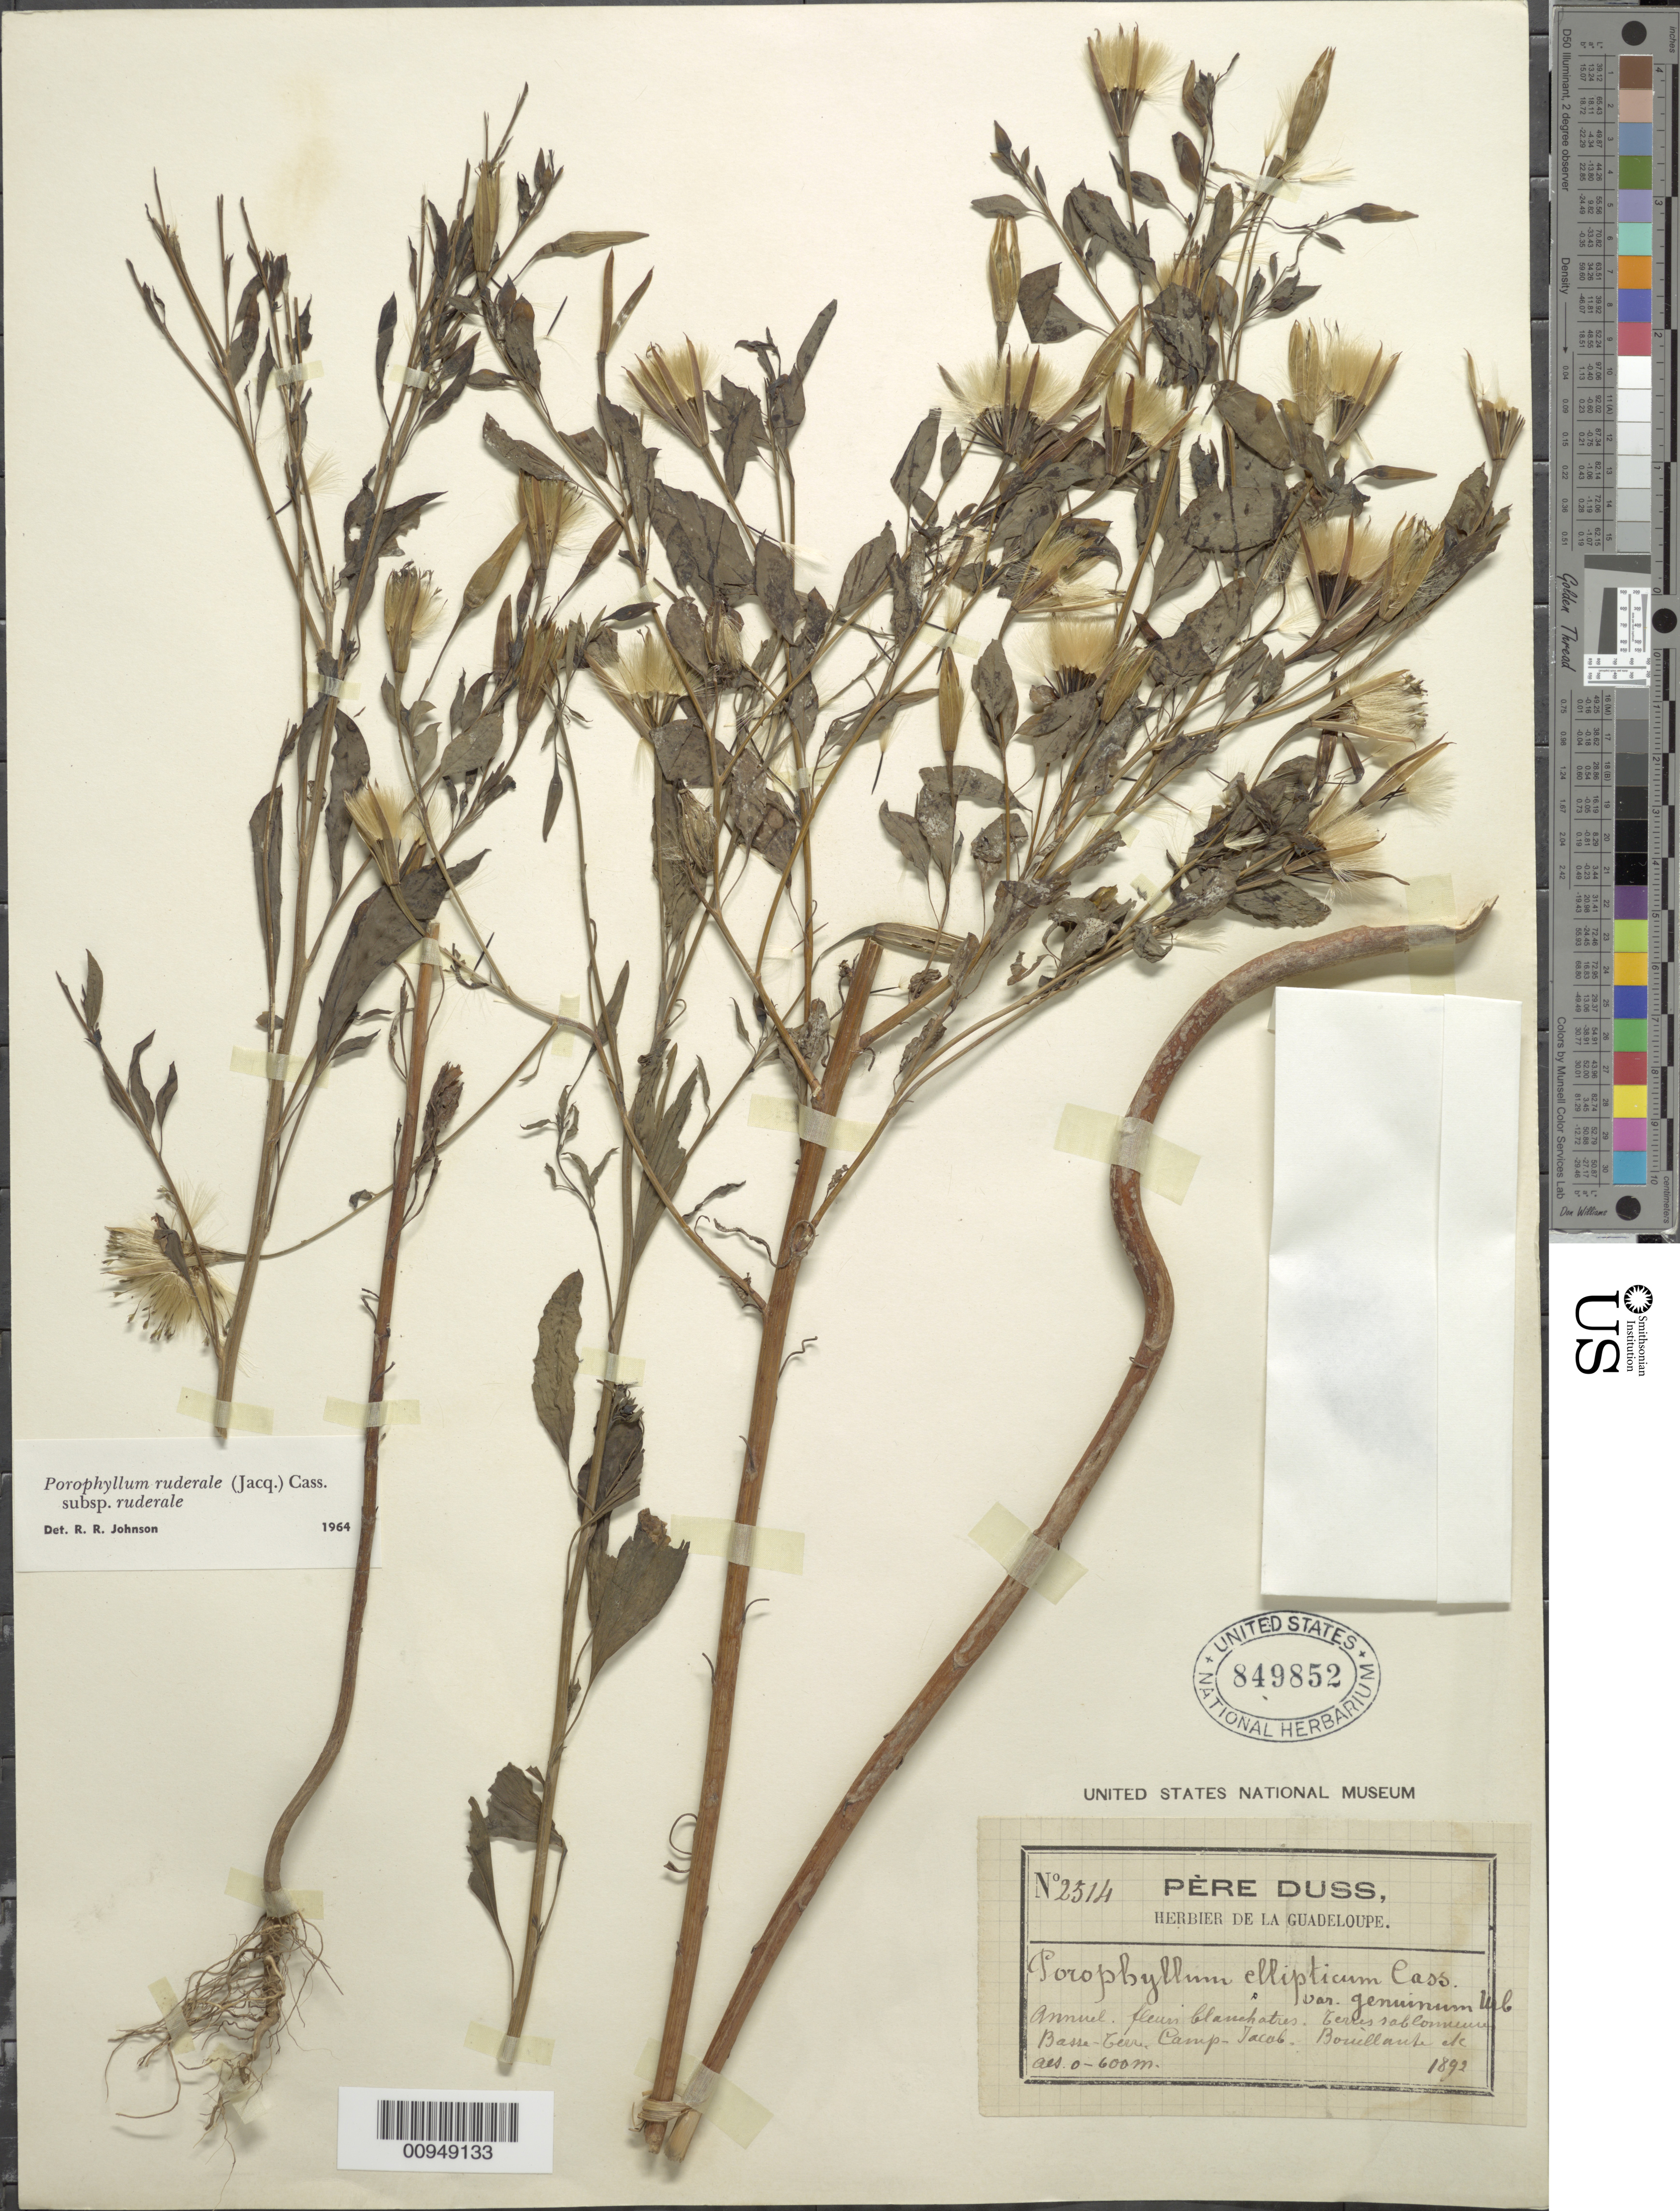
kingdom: Plantae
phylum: Tracheophyta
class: Magnoliopsida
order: Asterales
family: Asteraceae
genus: Porophyllum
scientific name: Porophyllum ruderale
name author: (Jacq.) Cass.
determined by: Johnson, R. R.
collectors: Père Duss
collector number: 2514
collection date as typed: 1892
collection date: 1892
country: Guadeloupe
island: Basse Terre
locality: Basse Terre, Camp Jacob, "Bouillaute"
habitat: Terres "sablommure"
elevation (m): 0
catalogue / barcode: US 849852